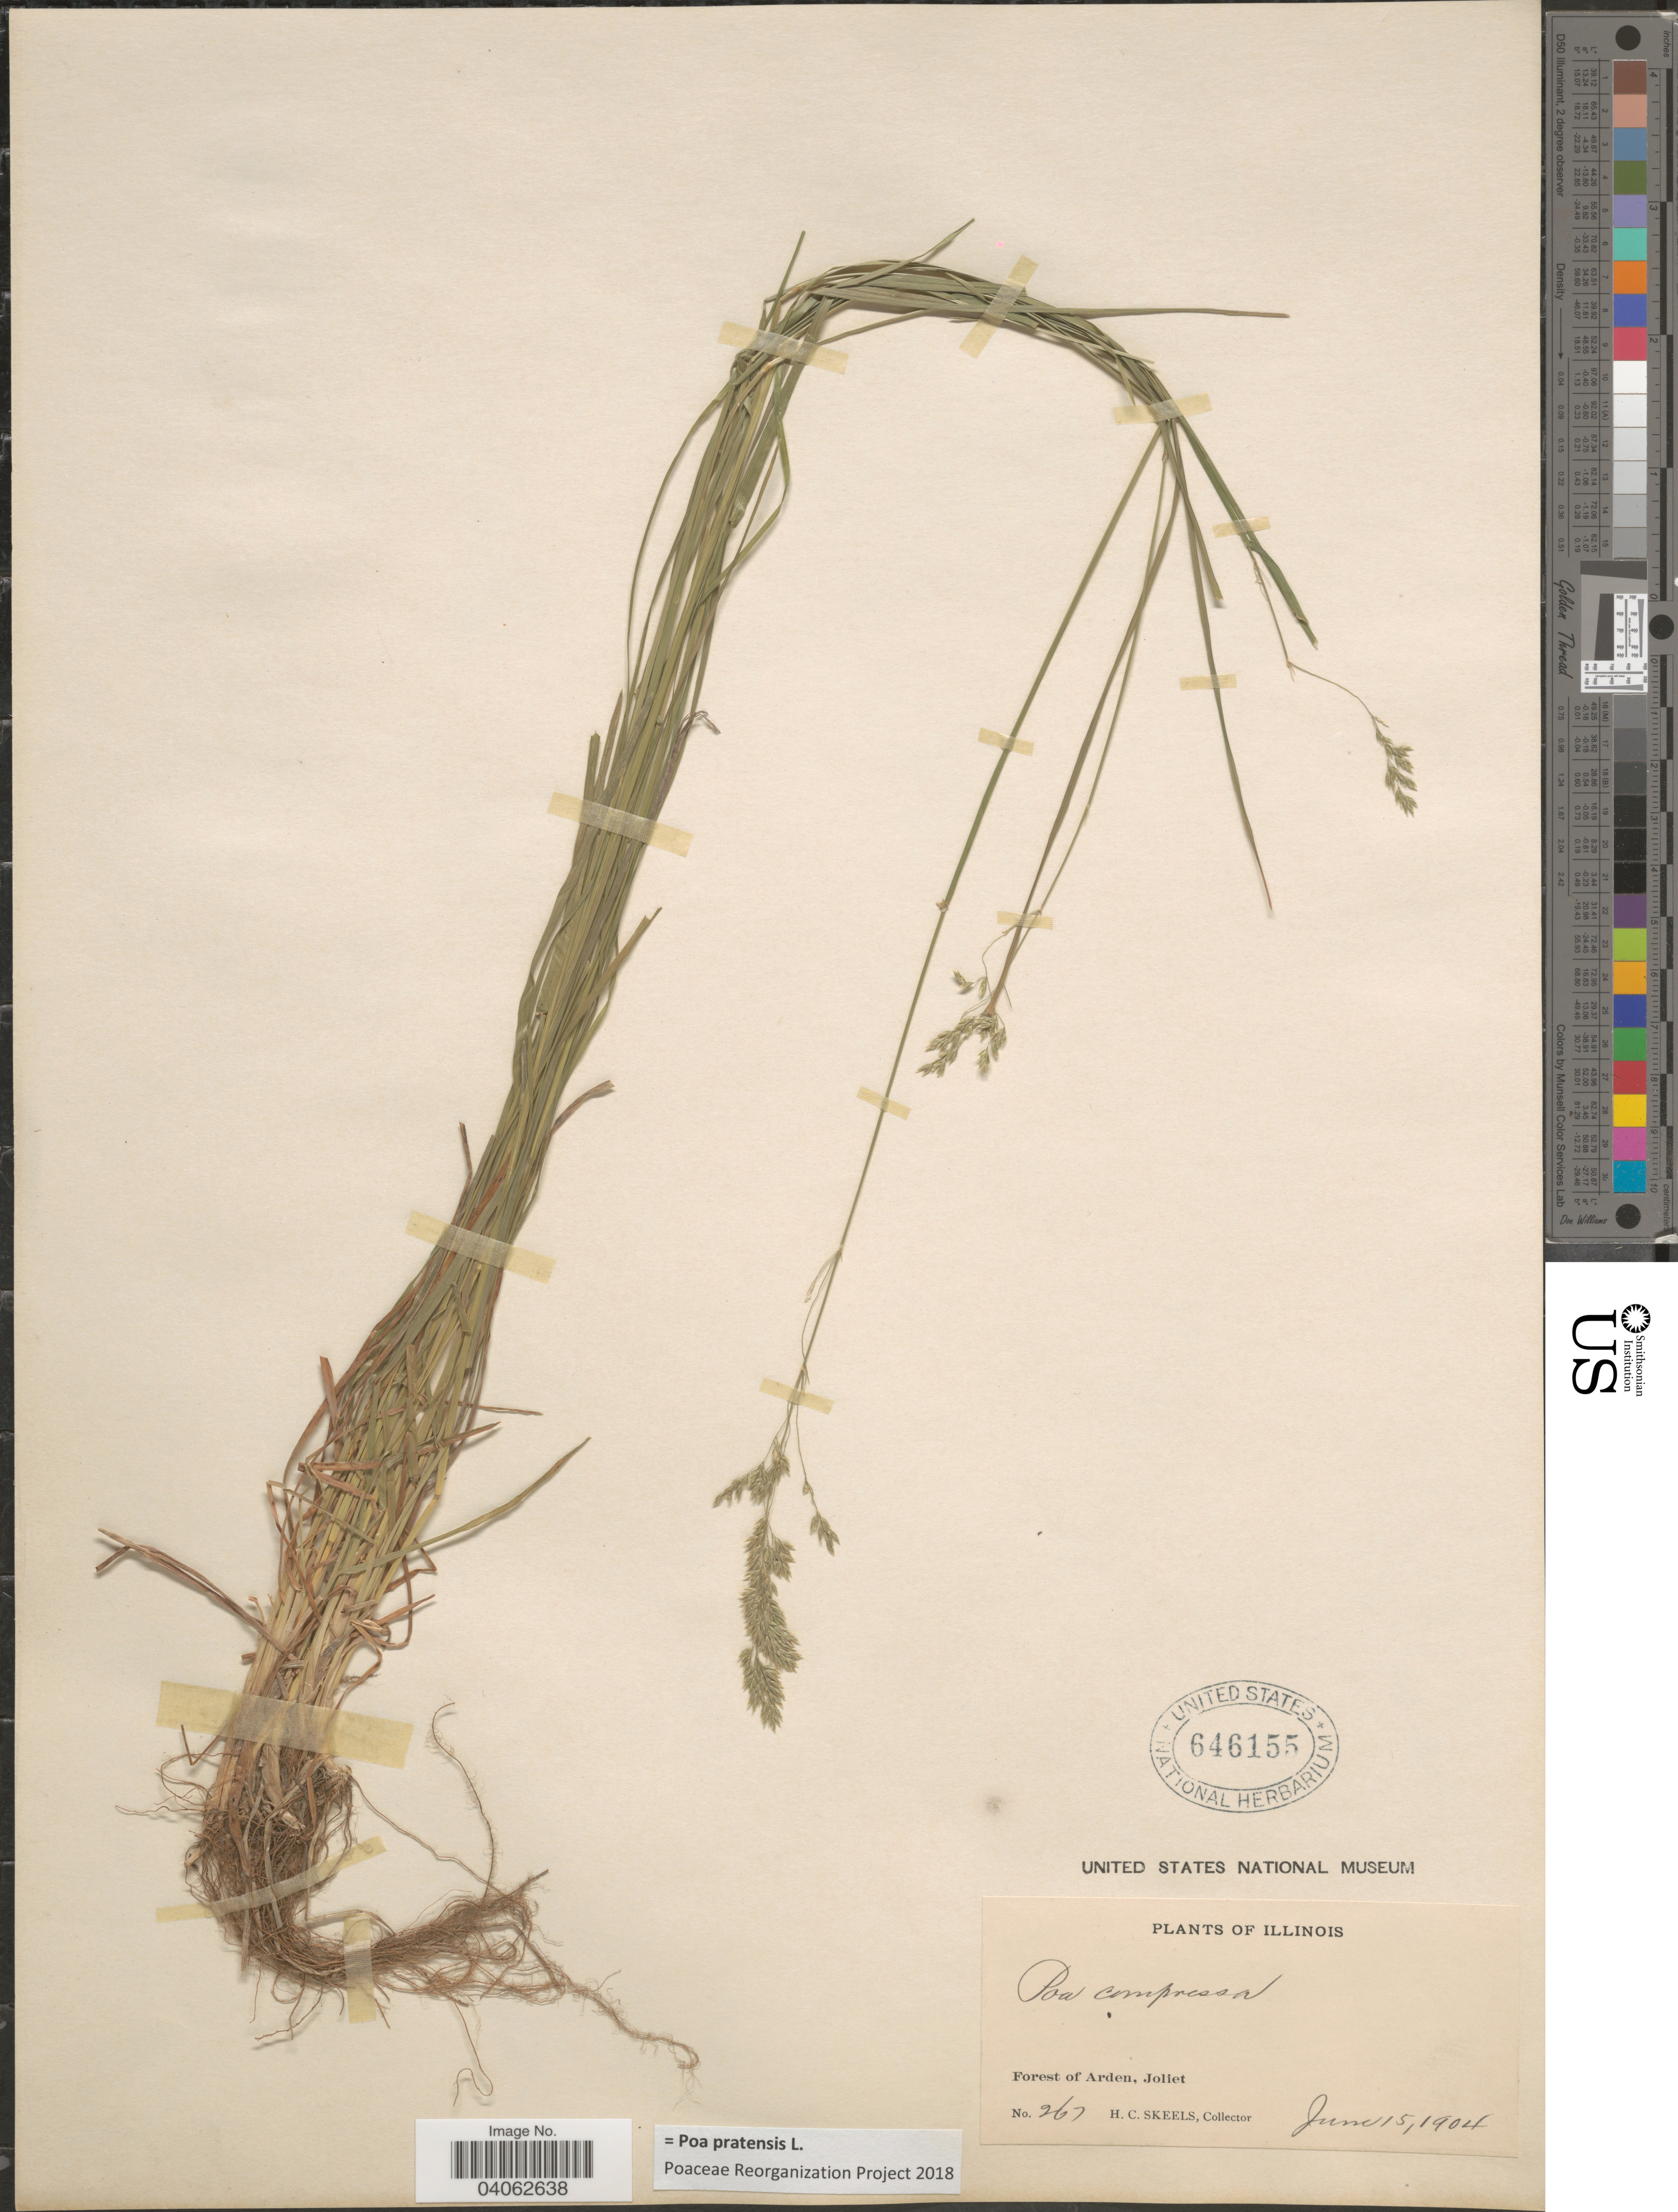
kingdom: Plantae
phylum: Tracheophyta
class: Liliopsida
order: Poales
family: Poaceae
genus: Poa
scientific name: Poa pratensis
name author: L.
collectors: H. Skeels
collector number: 267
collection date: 1904-06-15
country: United States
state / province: Illinois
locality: Forest of Arden, Joliet.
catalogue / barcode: US 646155